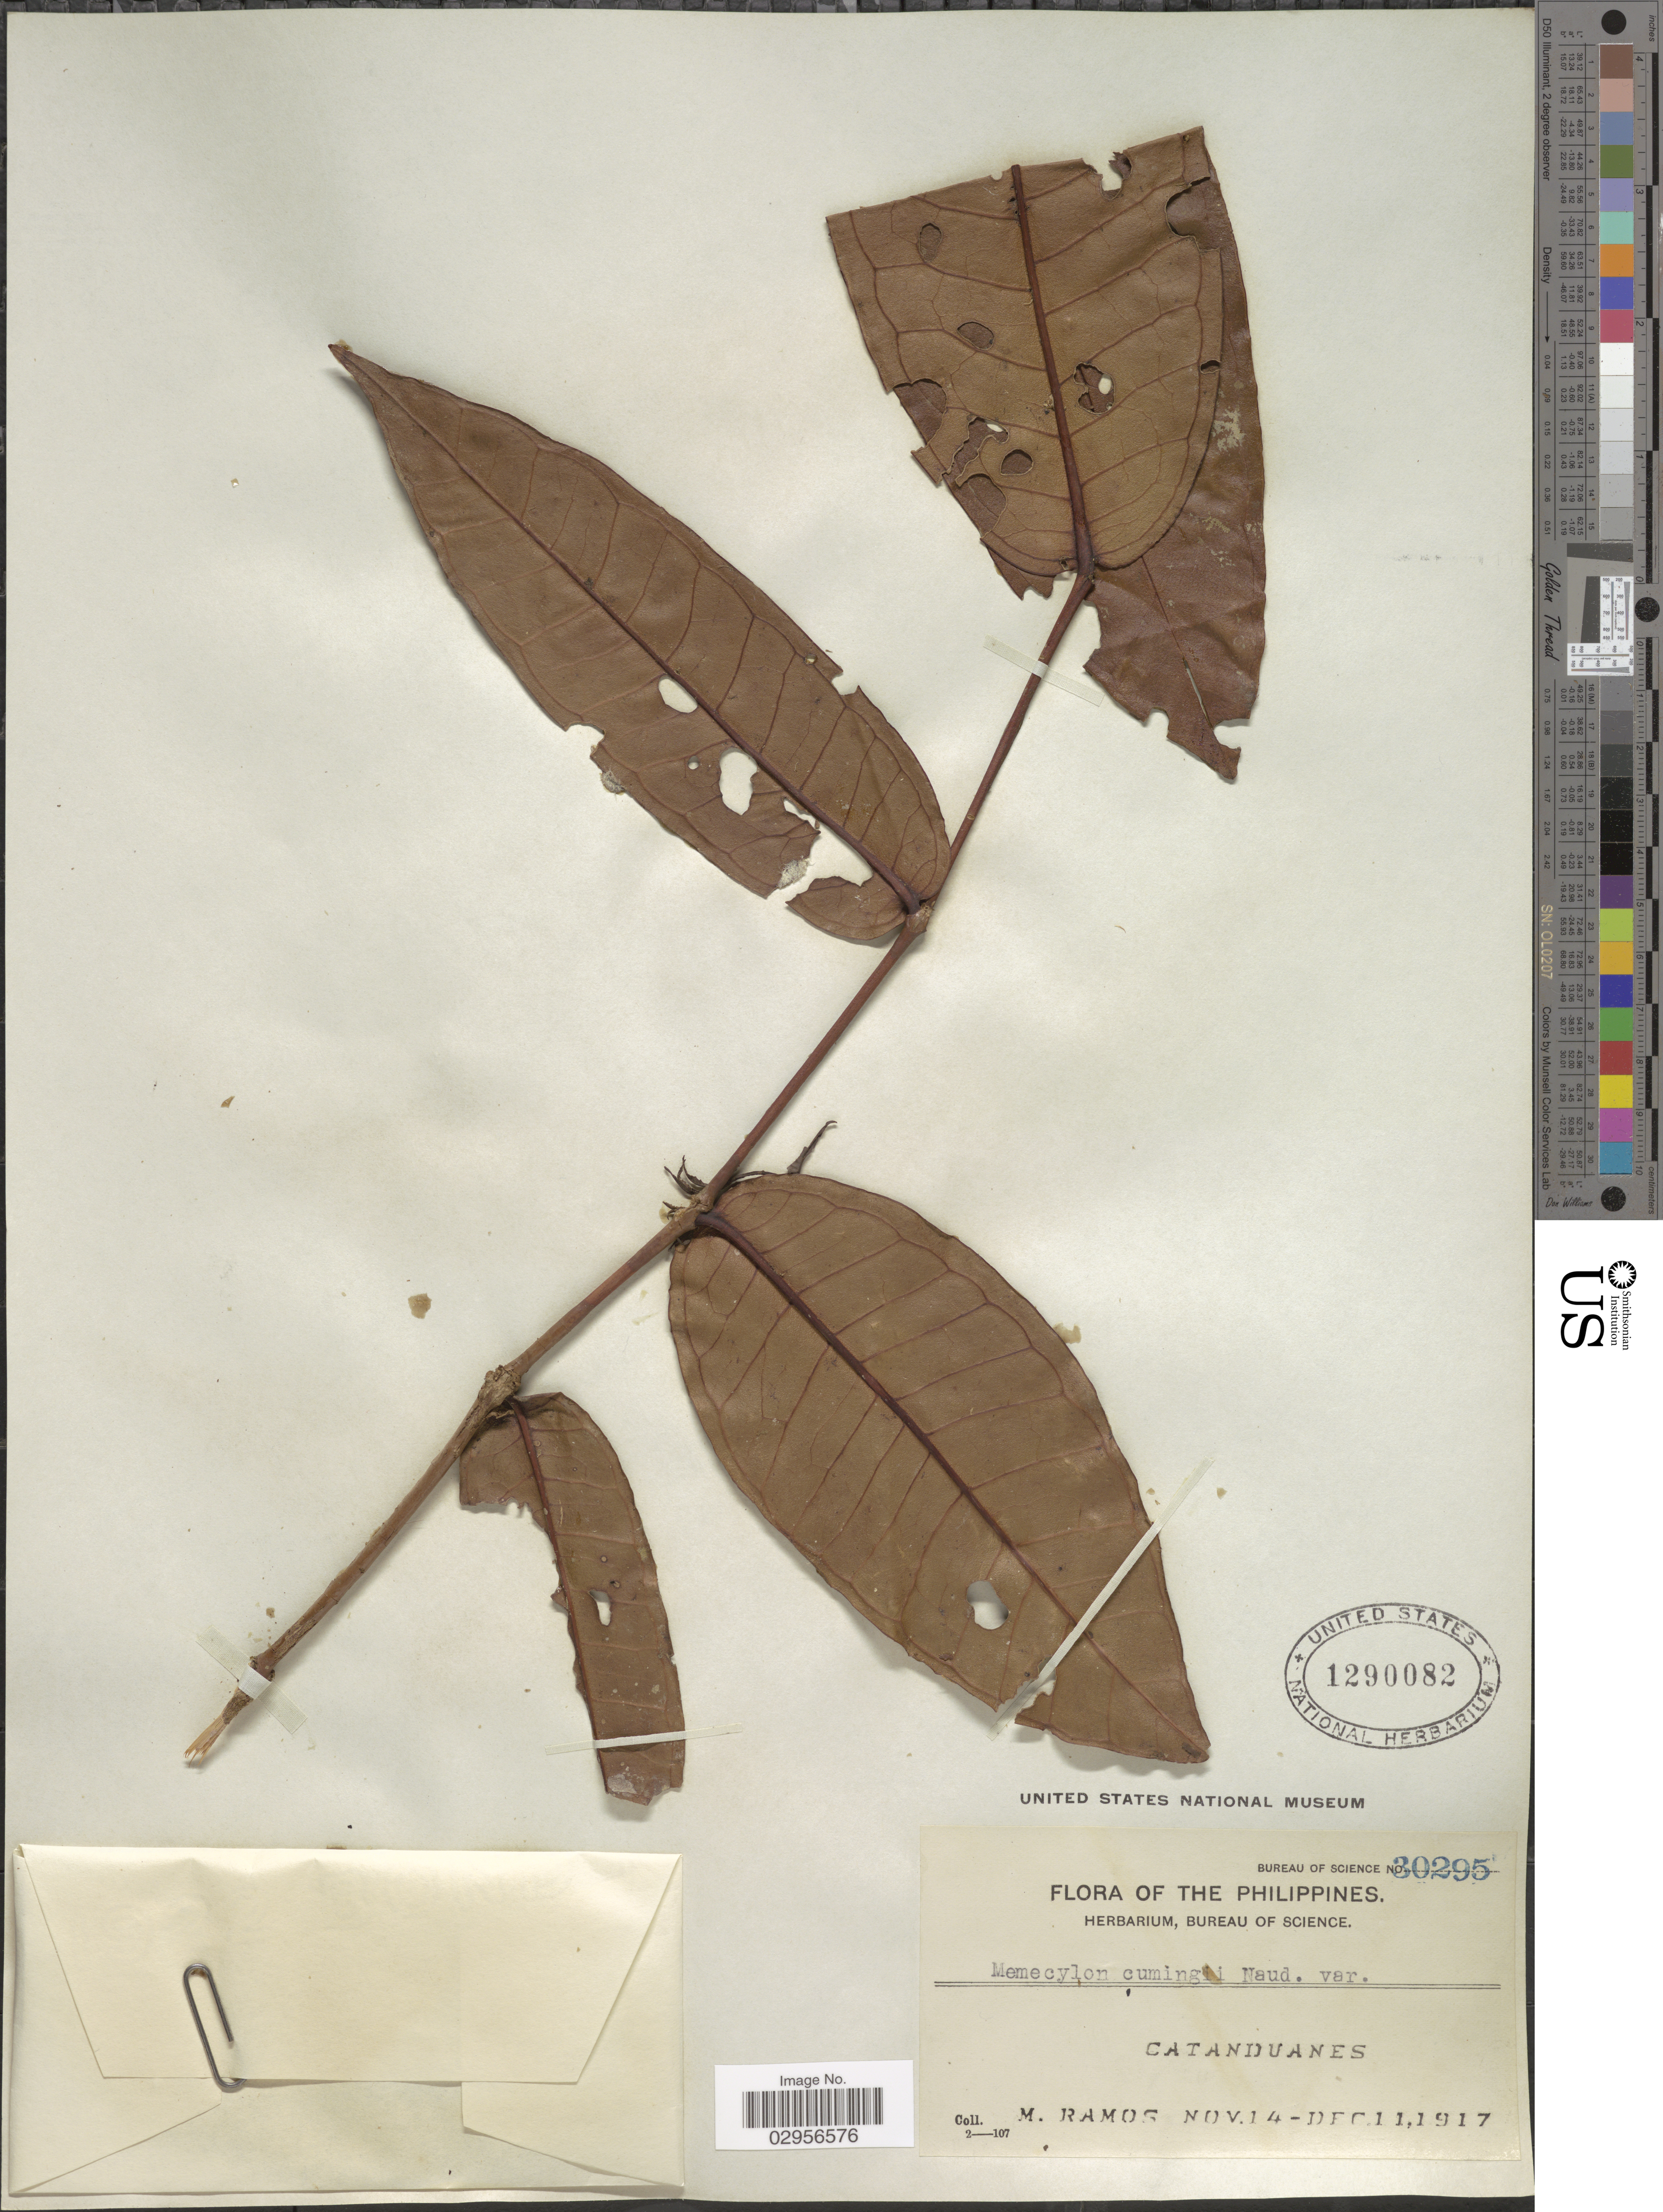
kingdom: Plantae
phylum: Tracheophyta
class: Magnoliopsida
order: Myrtales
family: Melastomataceae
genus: Memecylon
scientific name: Memecylon cumingii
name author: Naudin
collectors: M. Ramos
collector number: Bureau of Science 30295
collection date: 1917-11-14/1917-12-11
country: Philippines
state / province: Bicol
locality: Catanduanes.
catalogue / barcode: US 1290082